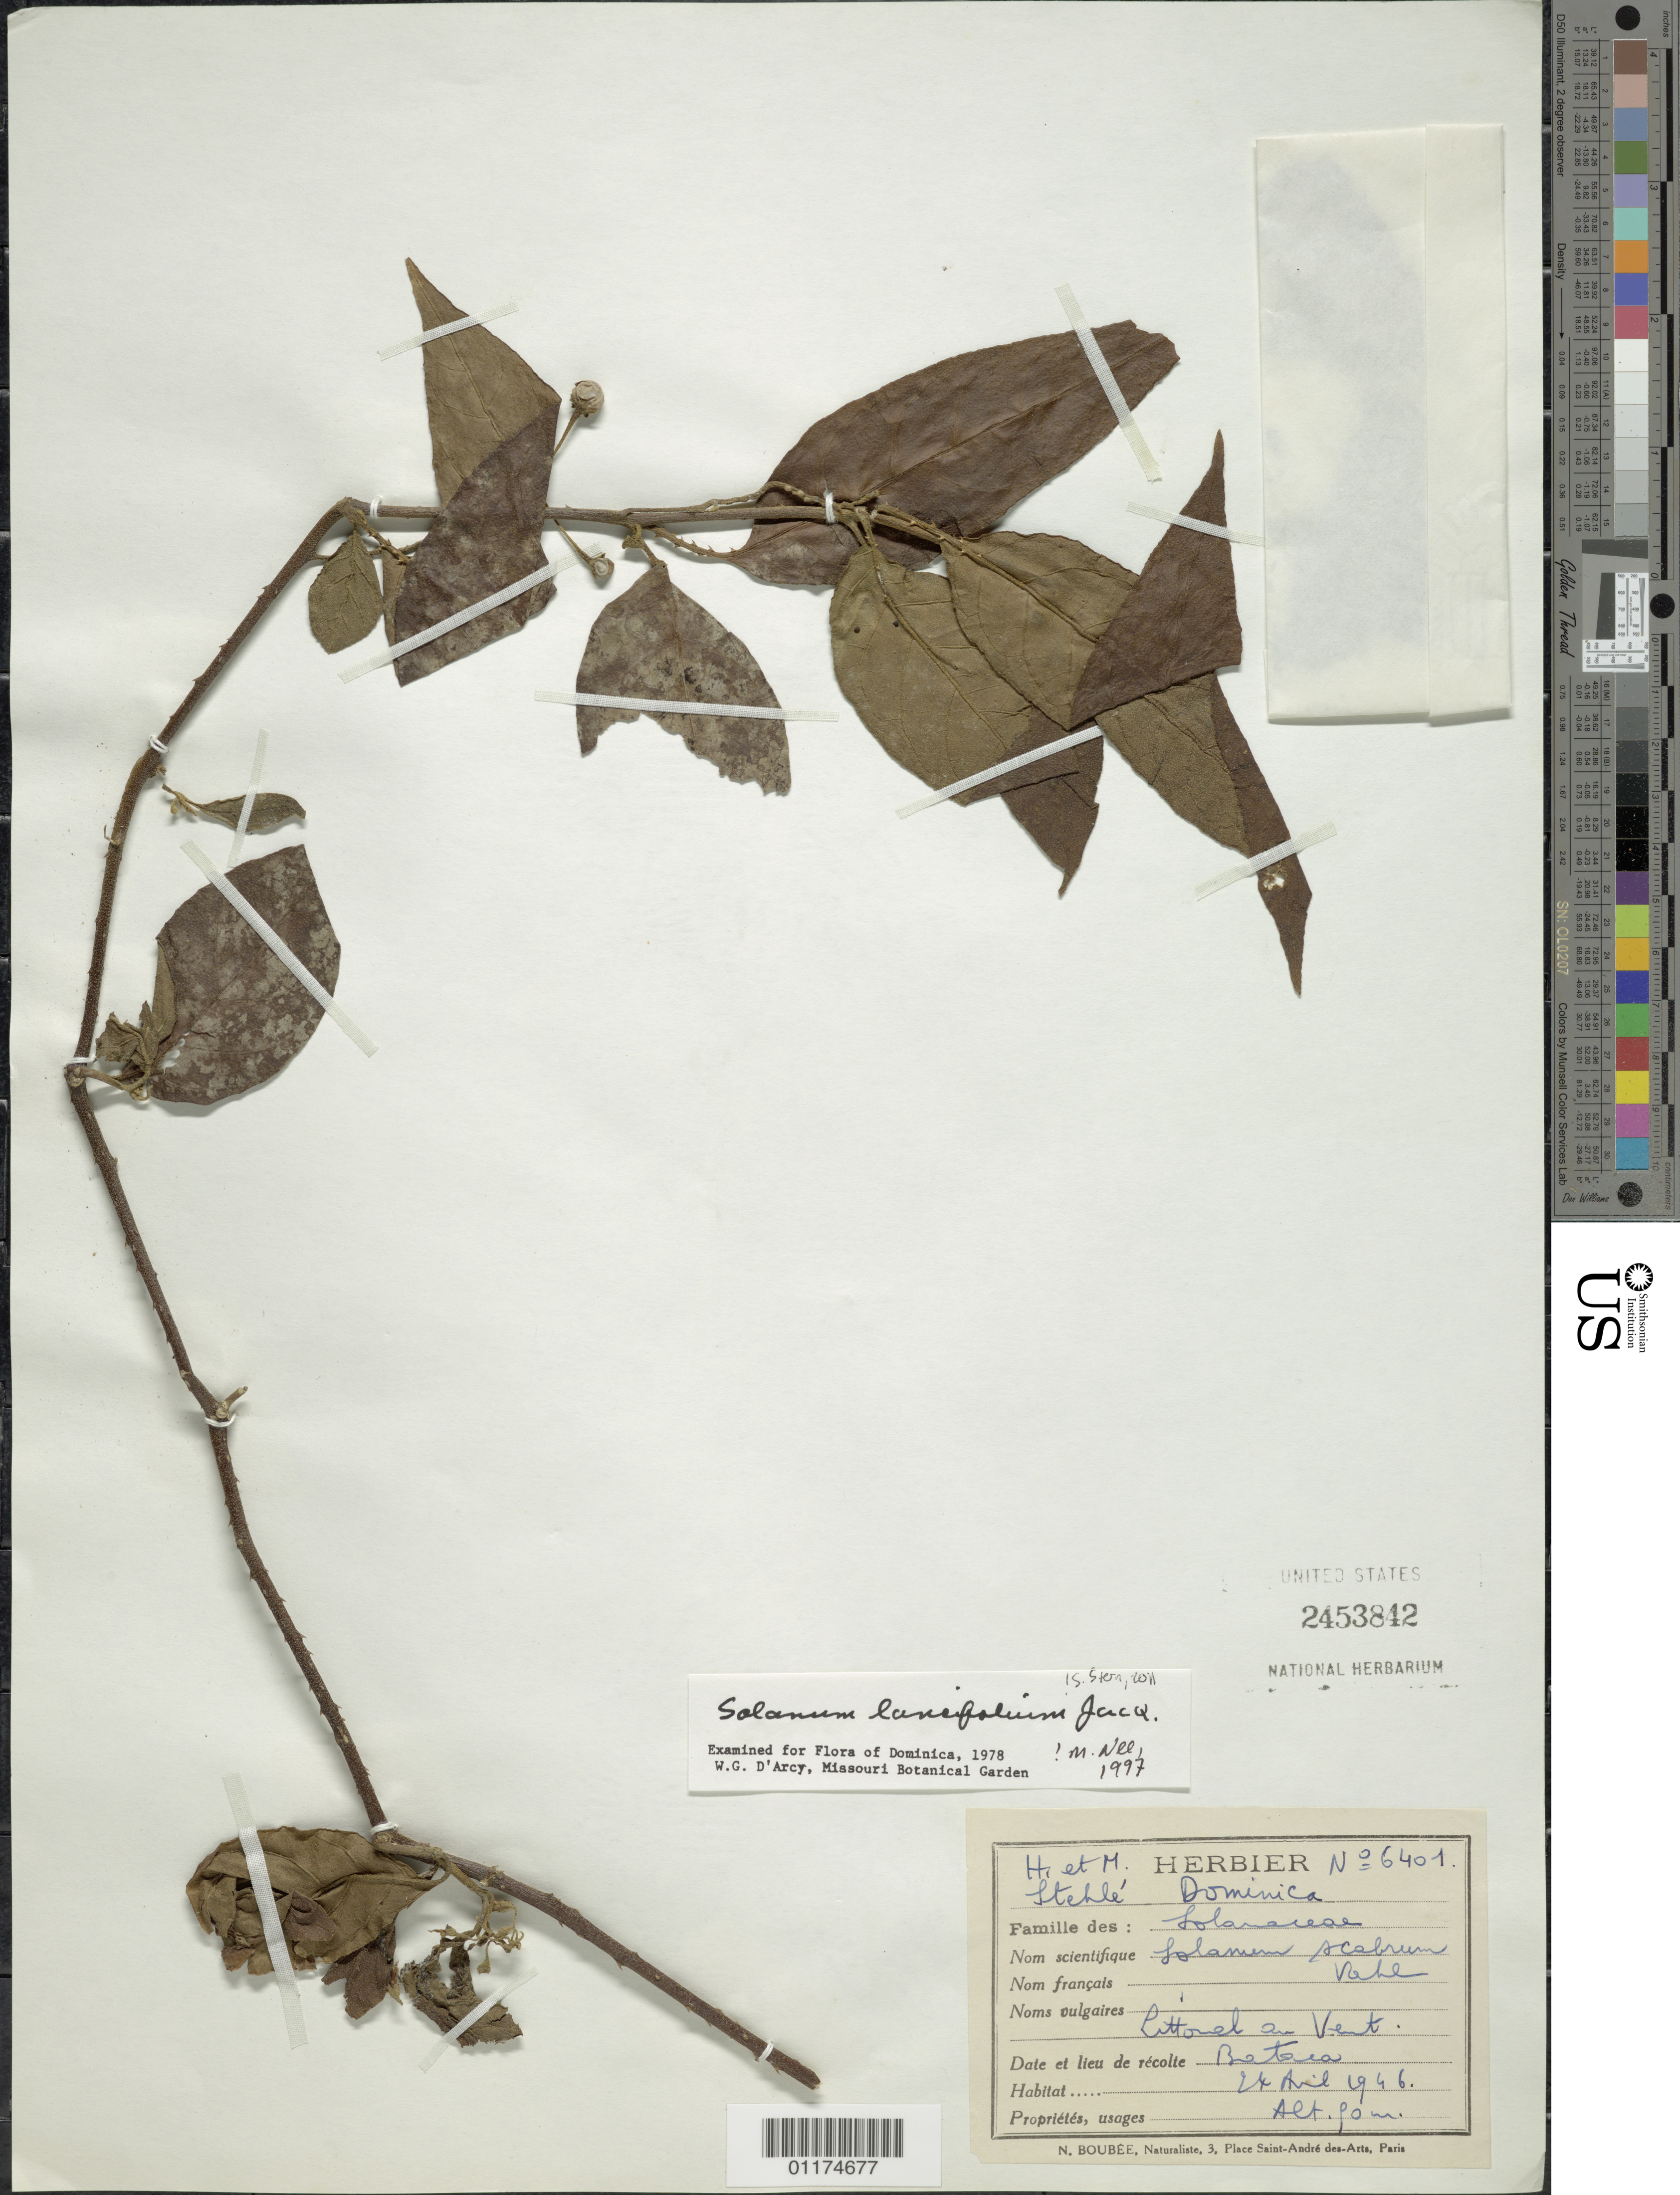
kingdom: Plantae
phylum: Tracheophyta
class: Magnoliopsida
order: Solanales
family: Solanaceae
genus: Solanum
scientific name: Solanum lanceifolium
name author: Jacq.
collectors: H. Stehlé & M. Stehlé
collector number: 6401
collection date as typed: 24 Apr 1946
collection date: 1946-04-24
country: Dominica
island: Dominica I.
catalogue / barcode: US 2453842